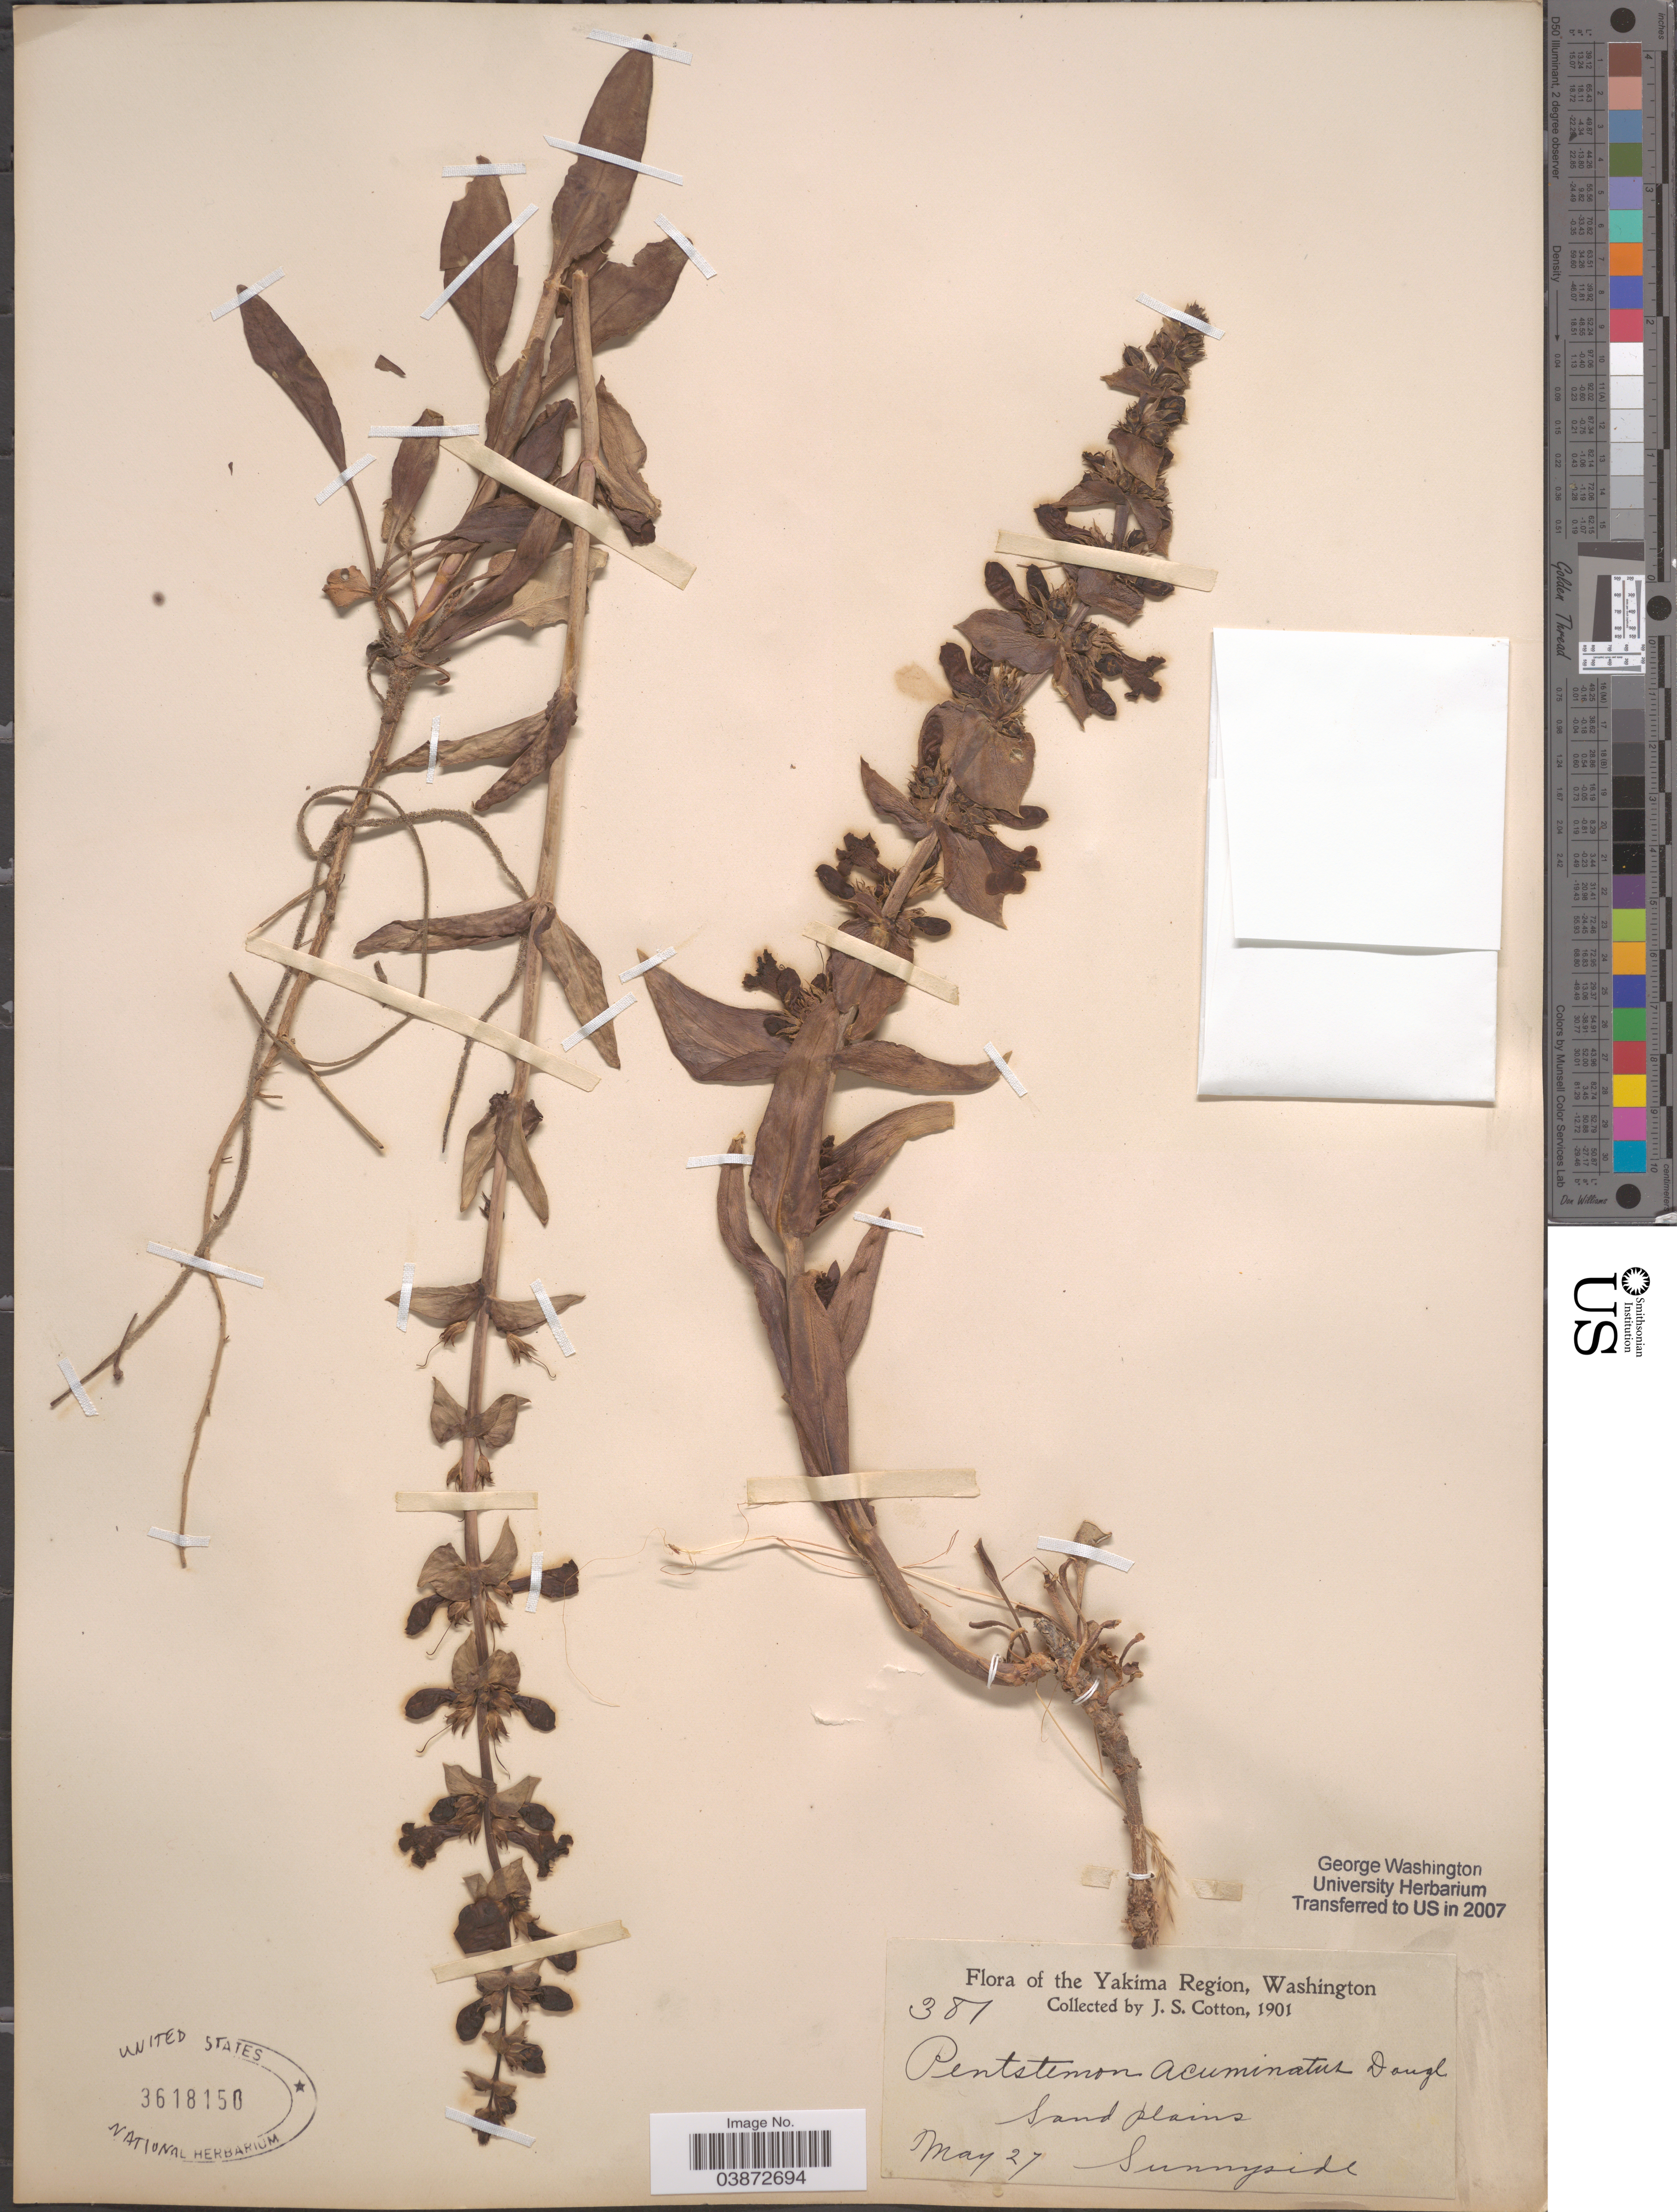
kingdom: Plantae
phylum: Tracheophyta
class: Magnoliopsida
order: Lamiales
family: Plantaginaceae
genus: Penstemon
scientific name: Penstemon acuminatus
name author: Greene ex Lindl.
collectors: J. S. Cotton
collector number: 381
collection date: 1901-05-27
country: United States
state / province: Washington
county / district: Yakima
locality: The Yakima Region. Sand plains, Sunnyside.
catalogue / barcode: US 3618150